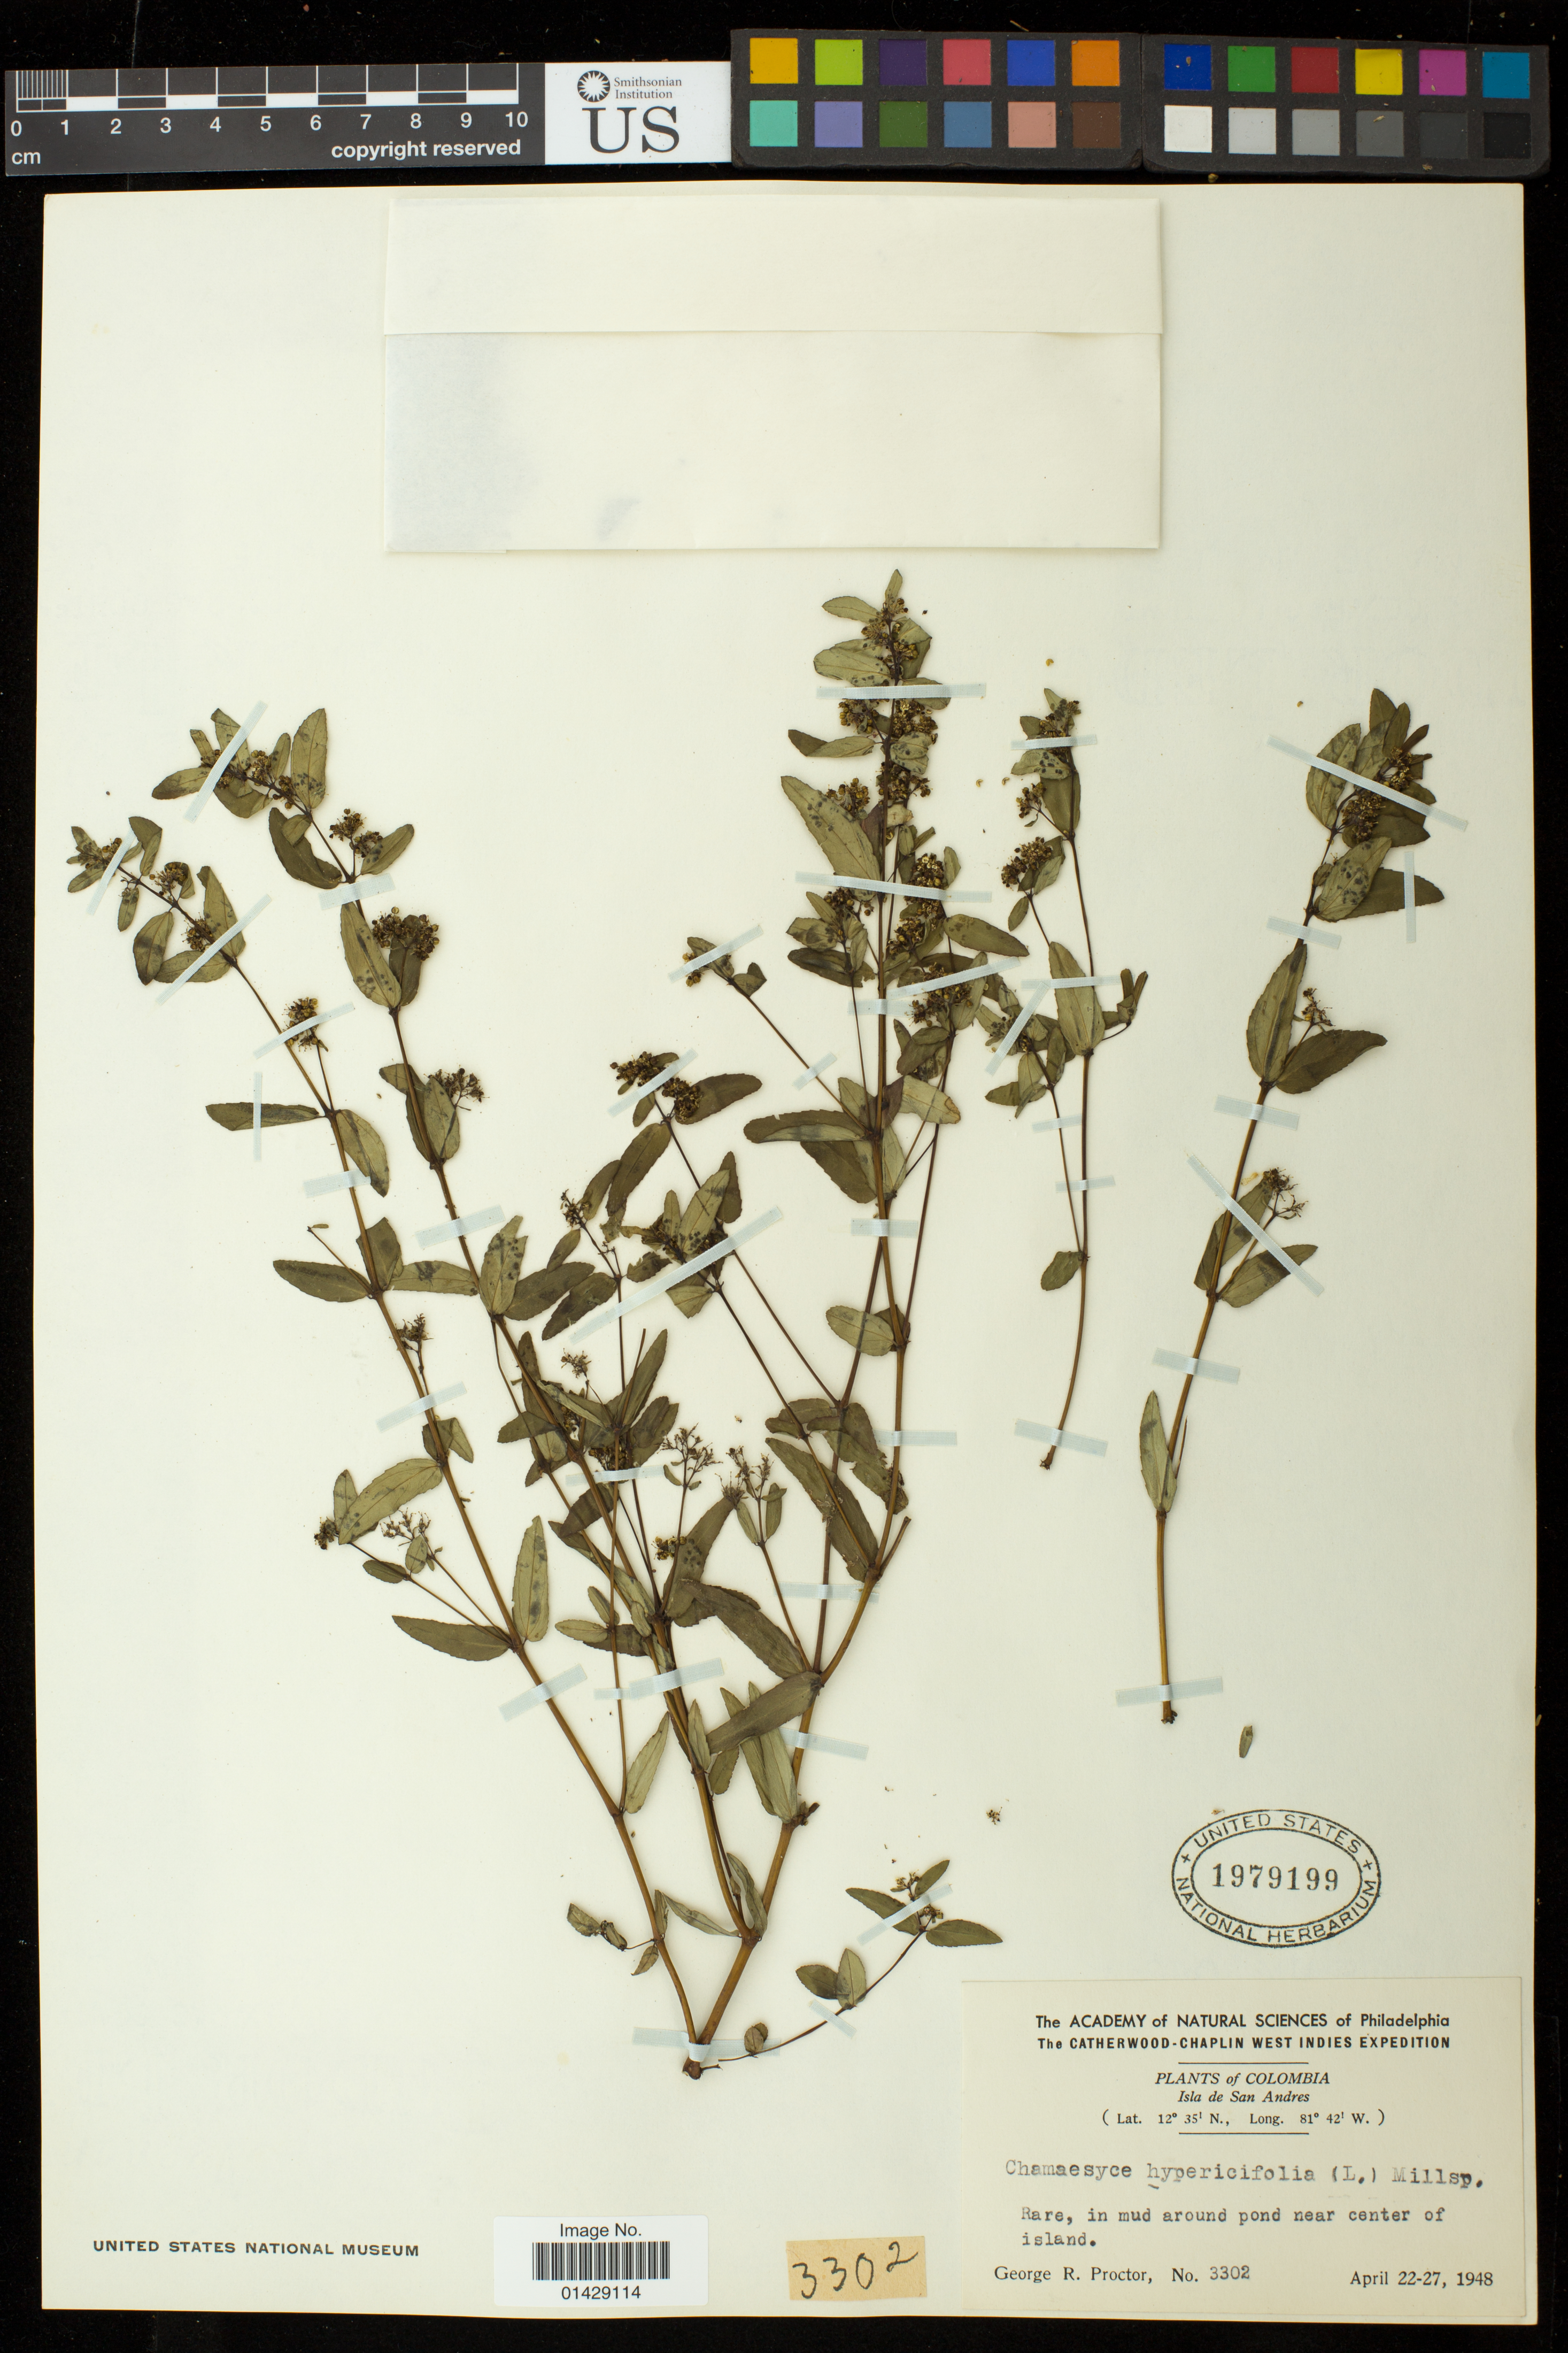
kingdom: Plantae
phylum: Tracheophyta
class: Magnoliopsida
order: Malpighiales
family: Euphorbiaceae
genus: Euphorbia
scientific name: Euphorbia hypericifolia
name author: L.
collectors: G. R. Proctor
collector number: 3302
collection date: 1948-04-22/1948-04-27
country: Colombia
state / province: San Andres y Providencia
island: San Andres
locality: Isla de San Andres; In mud around pond near center of island.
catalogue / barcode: US 1979199